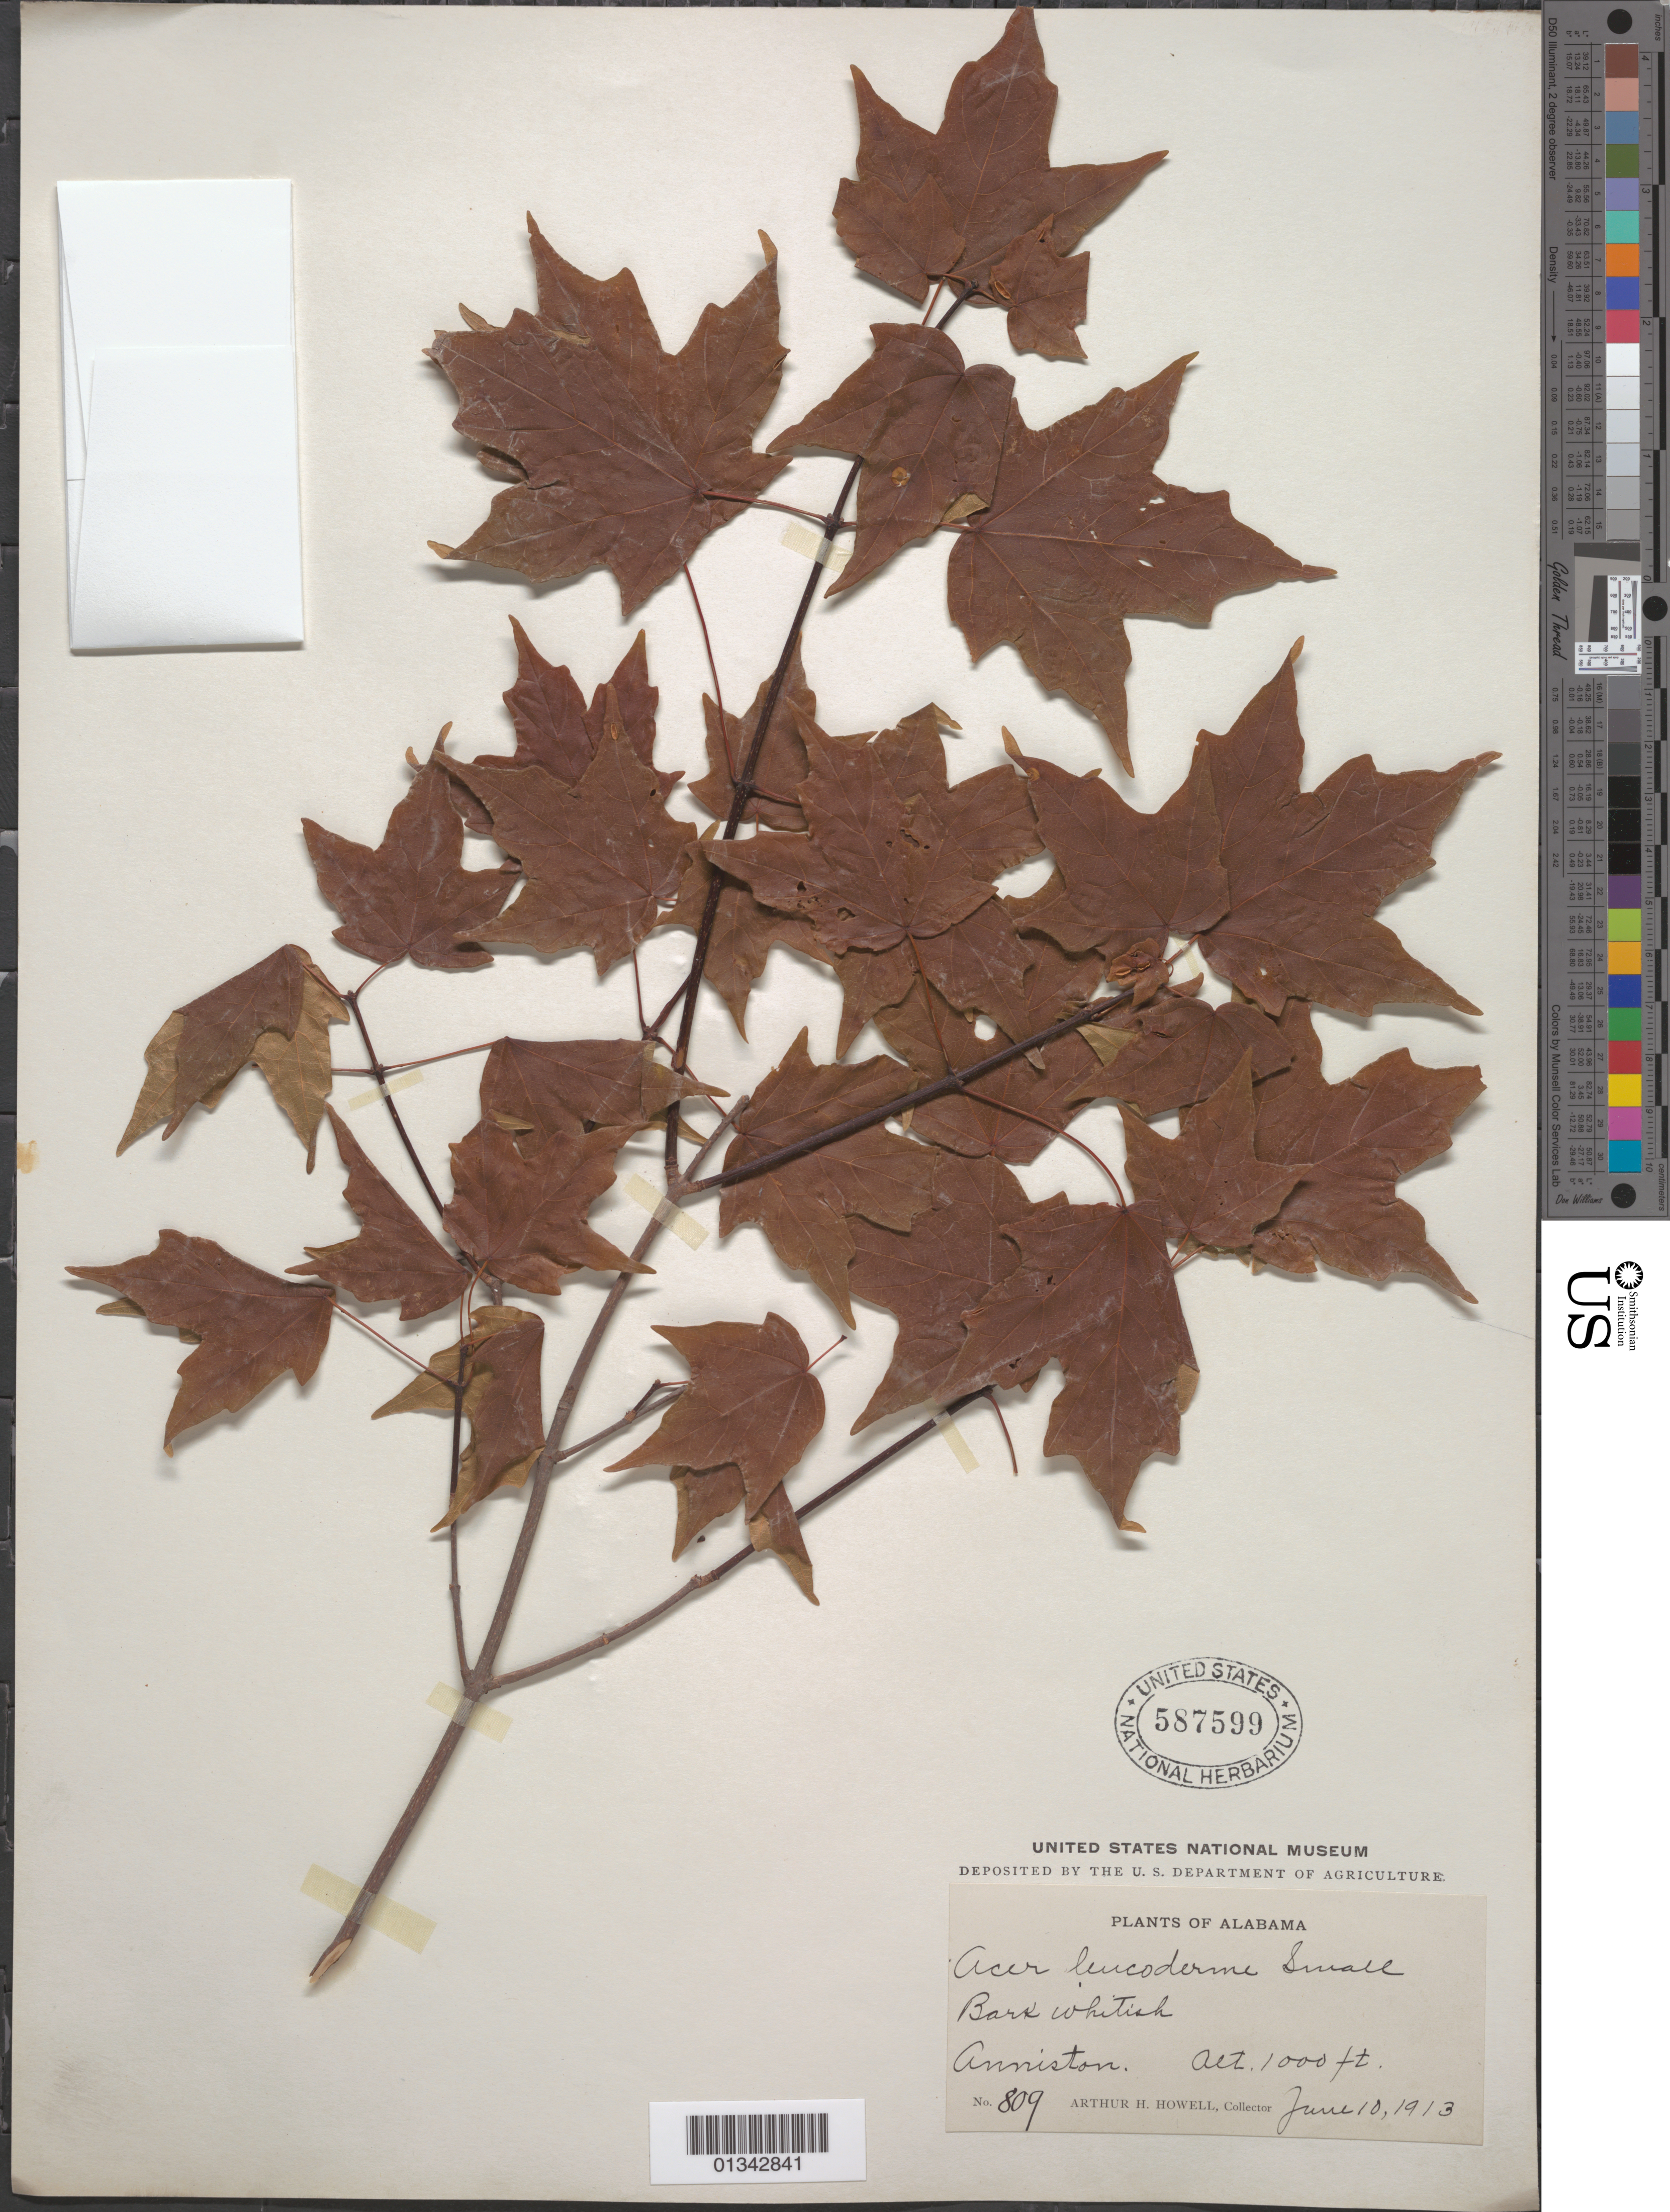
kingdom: Plantae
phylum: Tracheophyta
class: Magnoliopsida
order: Sapindales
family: Sapindaceae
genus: Acer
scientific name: Acer saccharum subsp. leucoderme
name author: (Small) Desmarais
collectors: A. H. Howell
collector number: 809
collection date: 1913-06-10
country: United States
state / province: Alabama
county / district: Calhoun County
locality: Anniston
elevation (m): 305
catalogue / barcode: US 587599